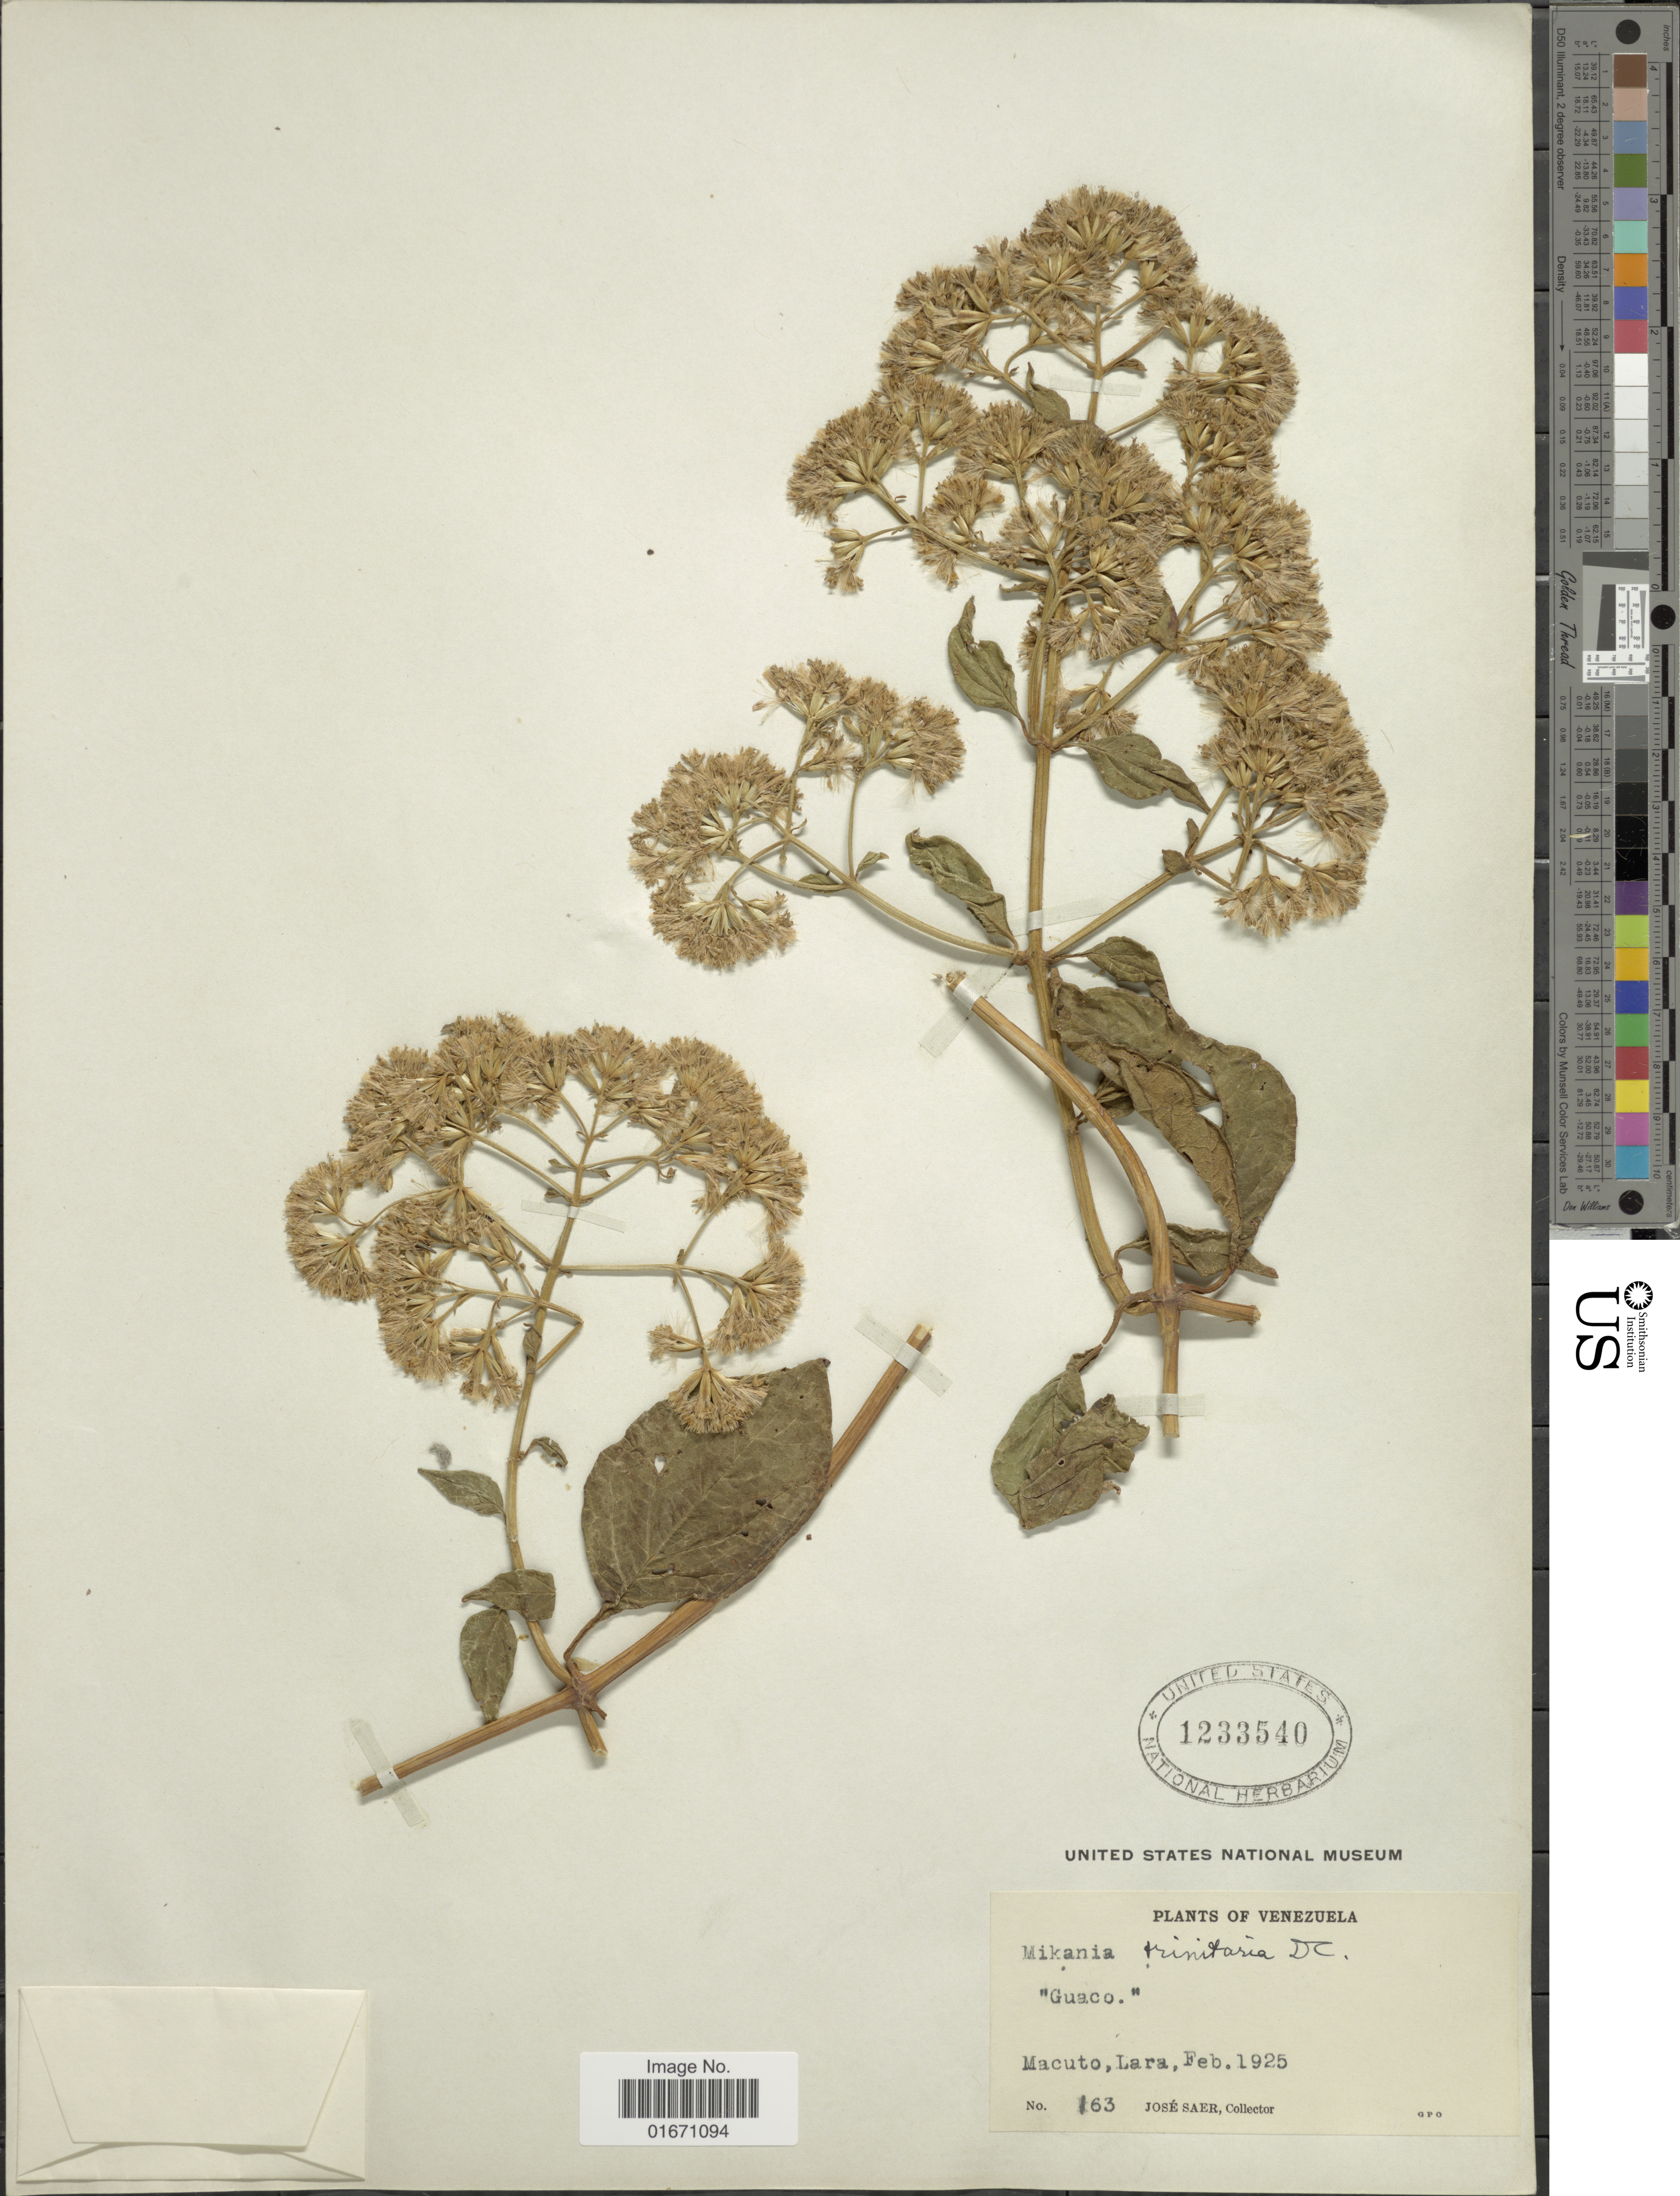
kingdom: Plantae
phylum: Tracheophyta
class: Magnoliopsida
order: Asterales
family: Asteraceae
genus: Mikania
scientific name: Mikania trinitaria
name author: DC.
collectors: J. Saer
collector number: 163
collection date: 1925-02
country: Venezuela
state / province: Lara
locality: Macuto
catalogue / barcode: US 1233540